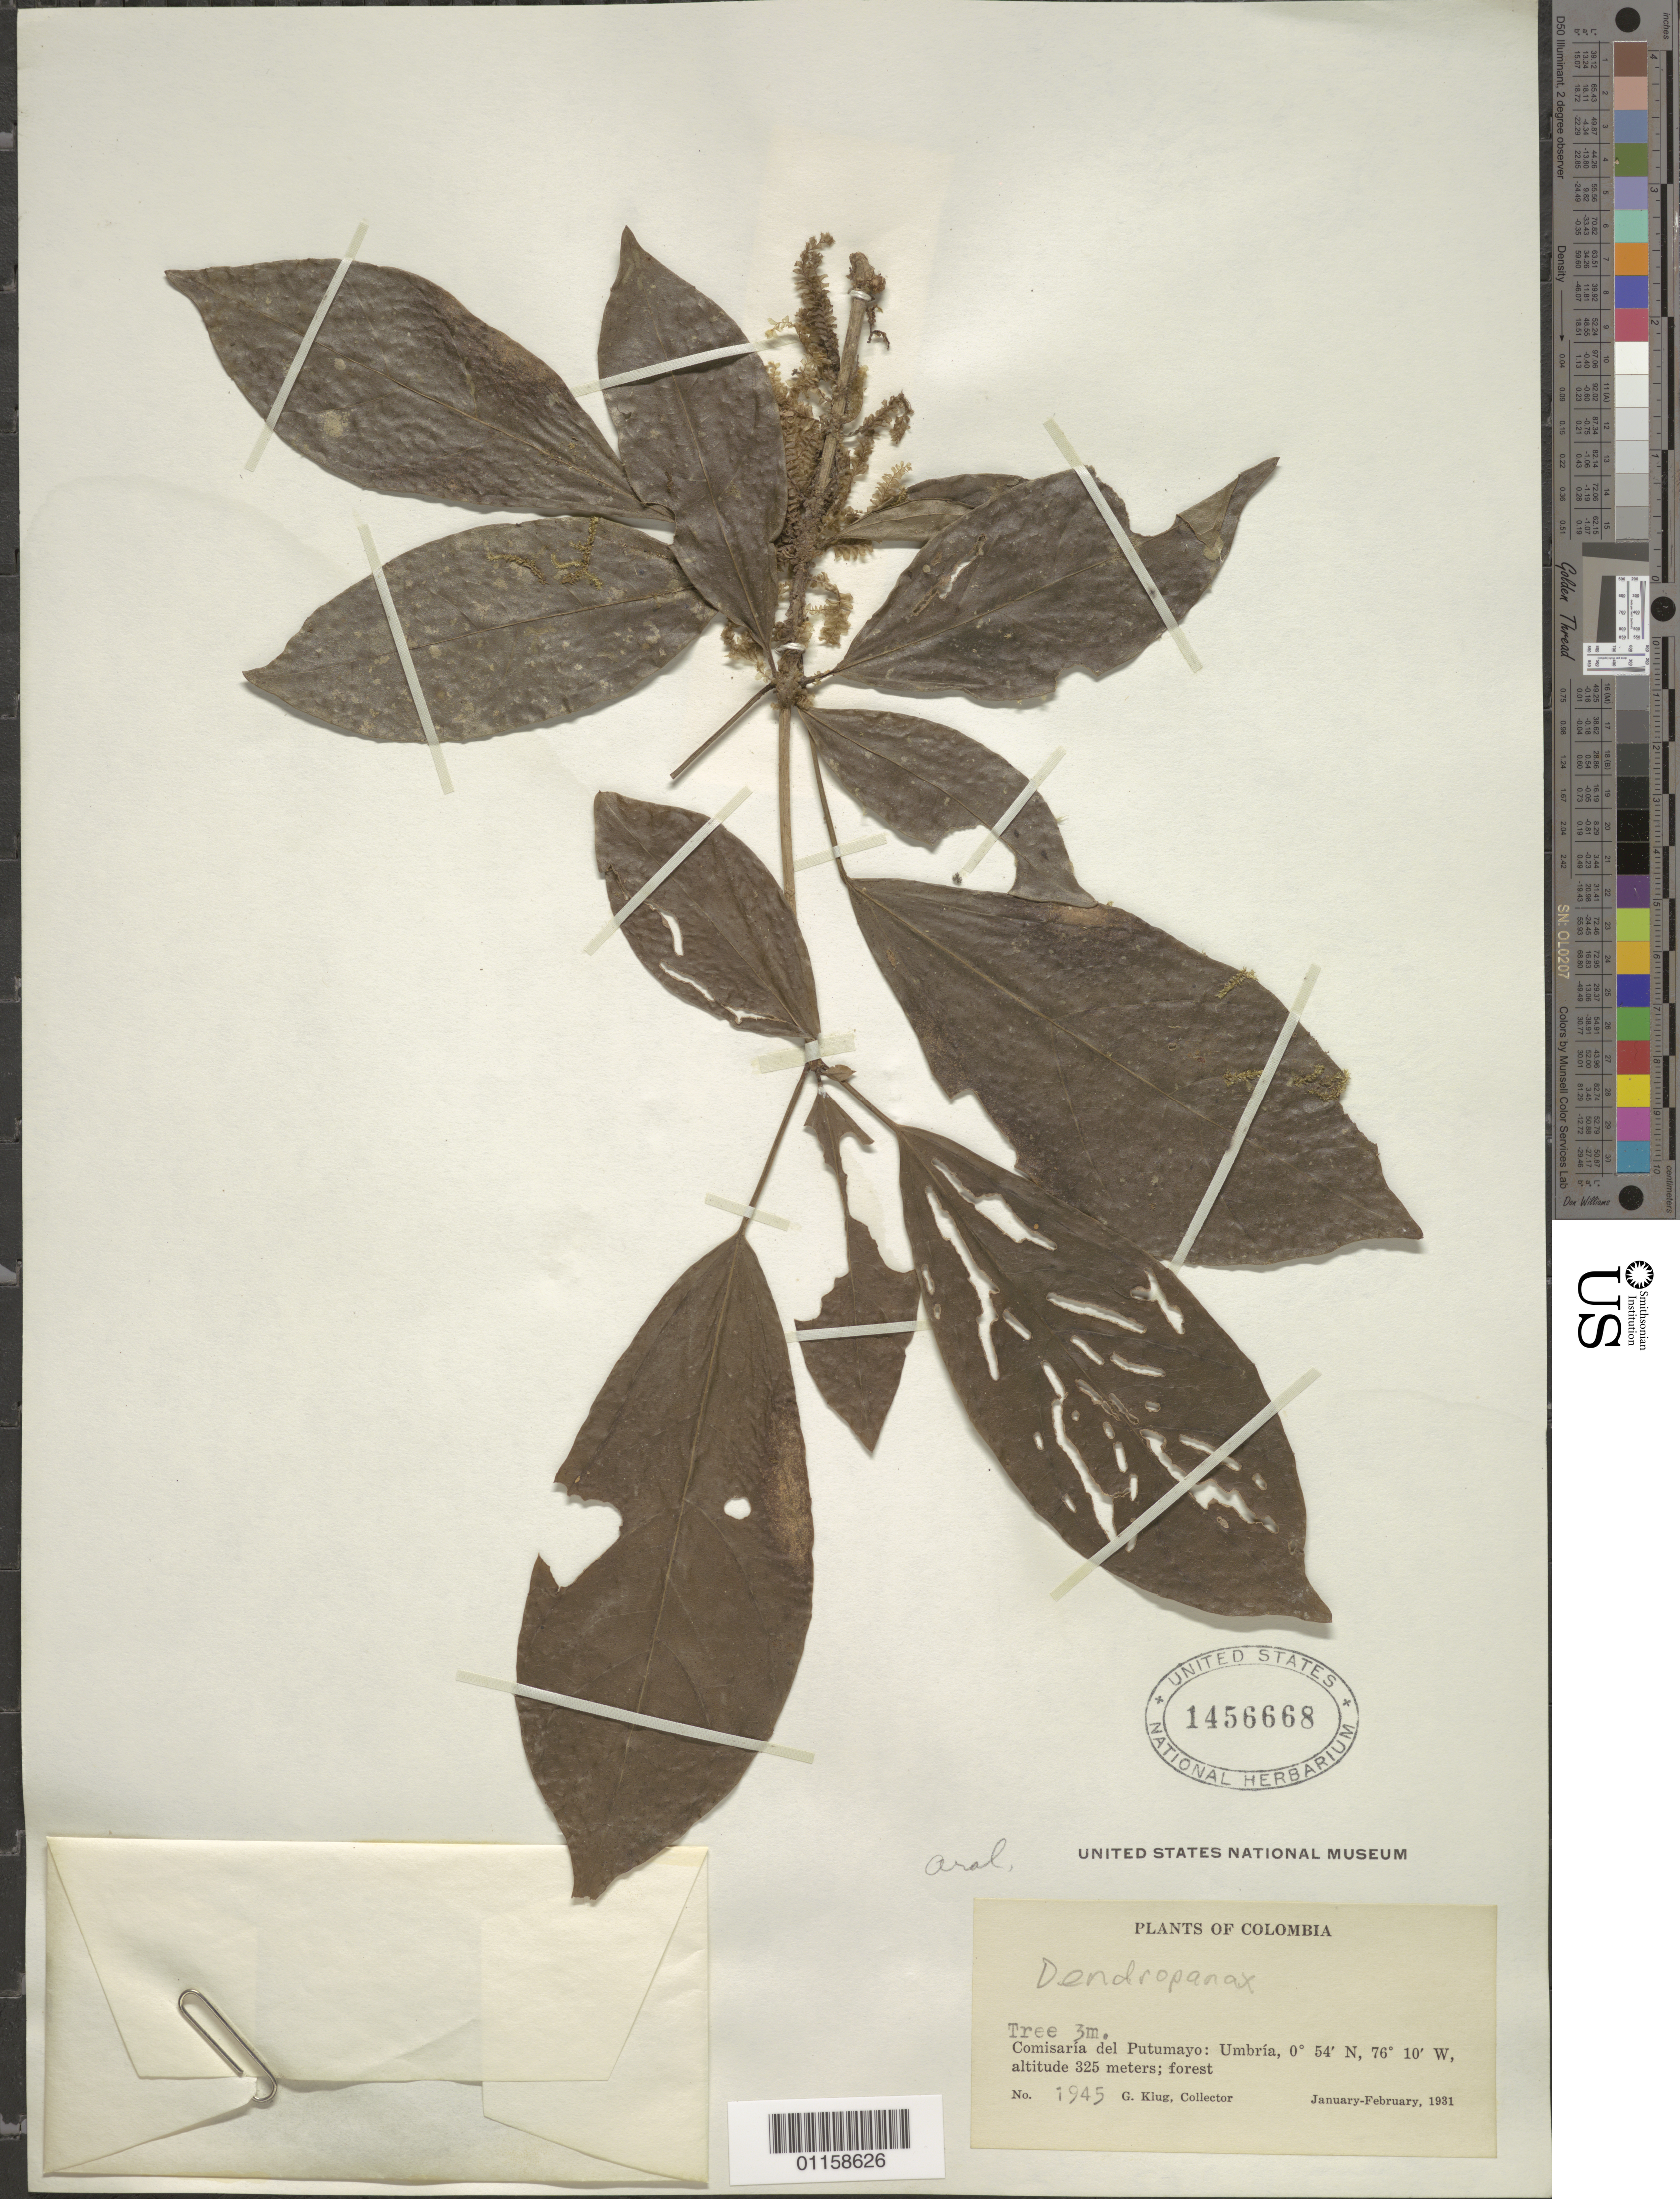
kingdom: Plantae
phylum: Tracheophyta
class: Magnoliopsida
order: Apiales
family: Araliaceae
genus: Dendropanax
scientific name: Dendropanax sp.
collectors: G. Klug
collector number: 1945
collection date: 1931-01/1931-02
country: Colombia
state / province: Putumayo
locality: Umbria.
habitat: Tree. Forest.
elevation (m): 325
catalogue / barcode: US 1456668